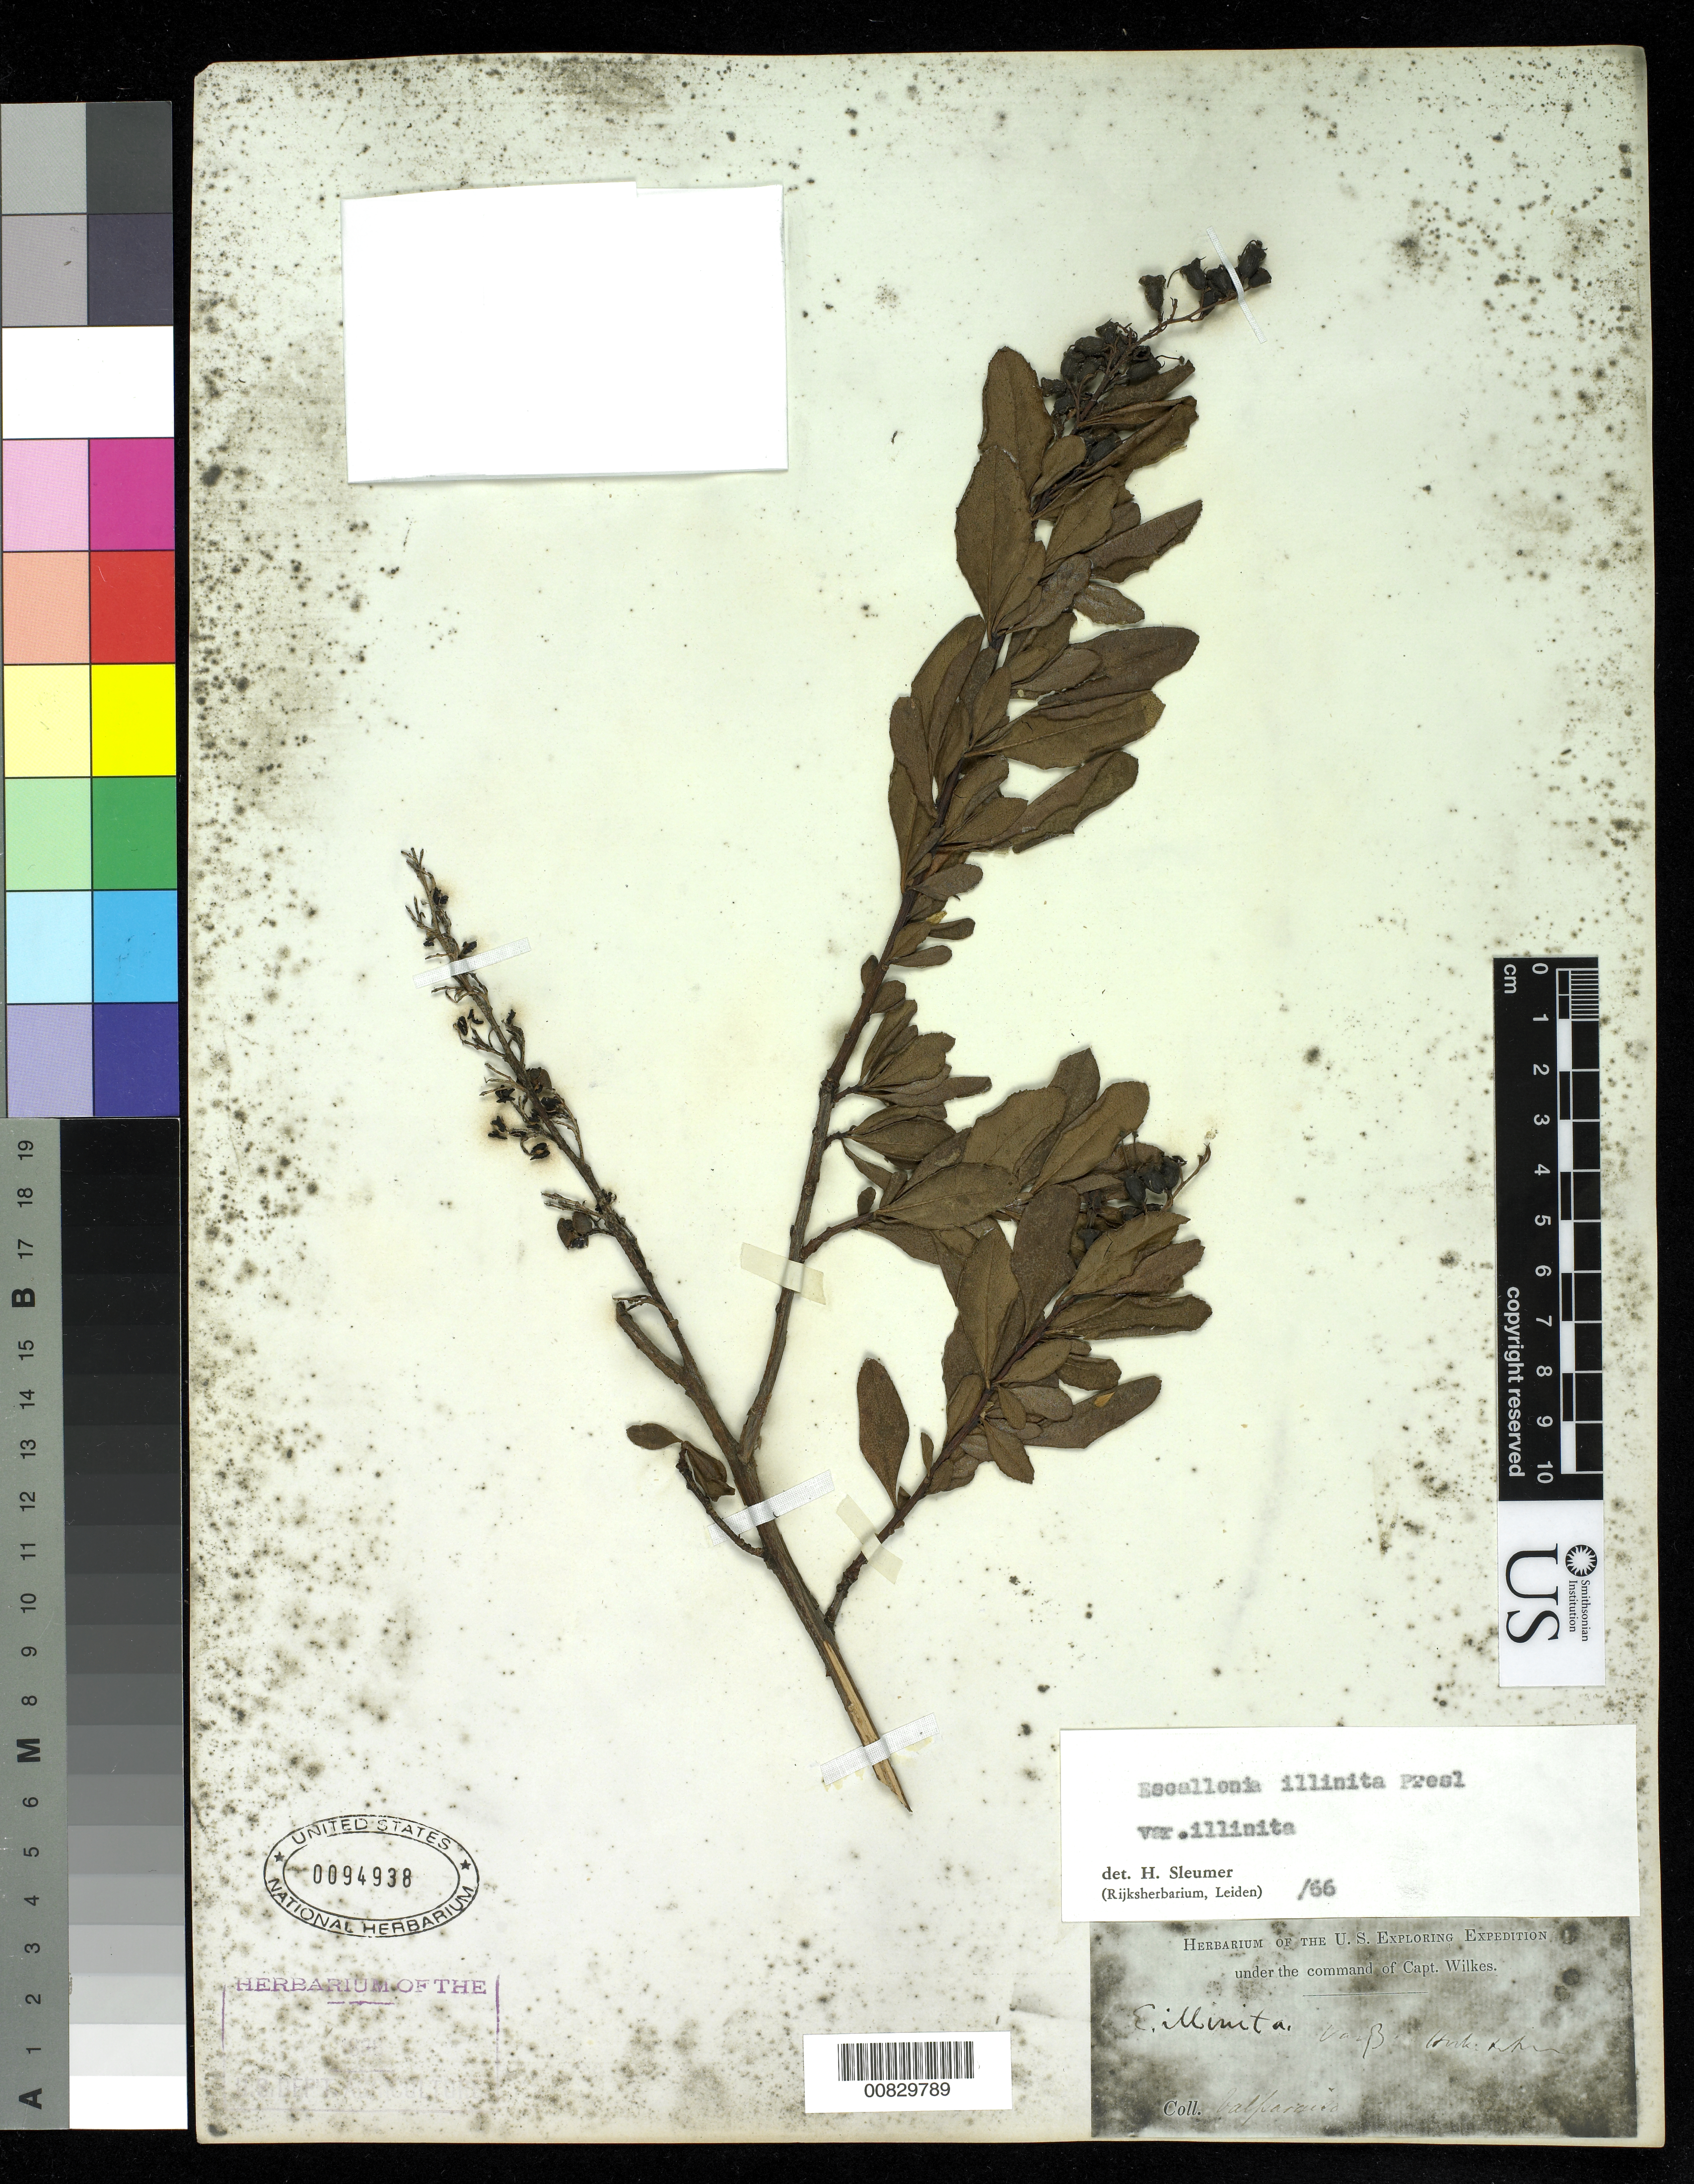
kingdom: Plantae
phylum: Tracheophyta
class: Magnoliopsida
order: Escalloniales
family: Escalloniaceae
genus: Escallonia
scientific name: Escallonia illinita var. illinita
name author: C. Presl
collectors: Wilkes Explor. Exped.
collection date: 1838/1842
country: Chile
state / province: Valparaíso (V)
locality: Valparaiso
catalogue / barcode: US 94938